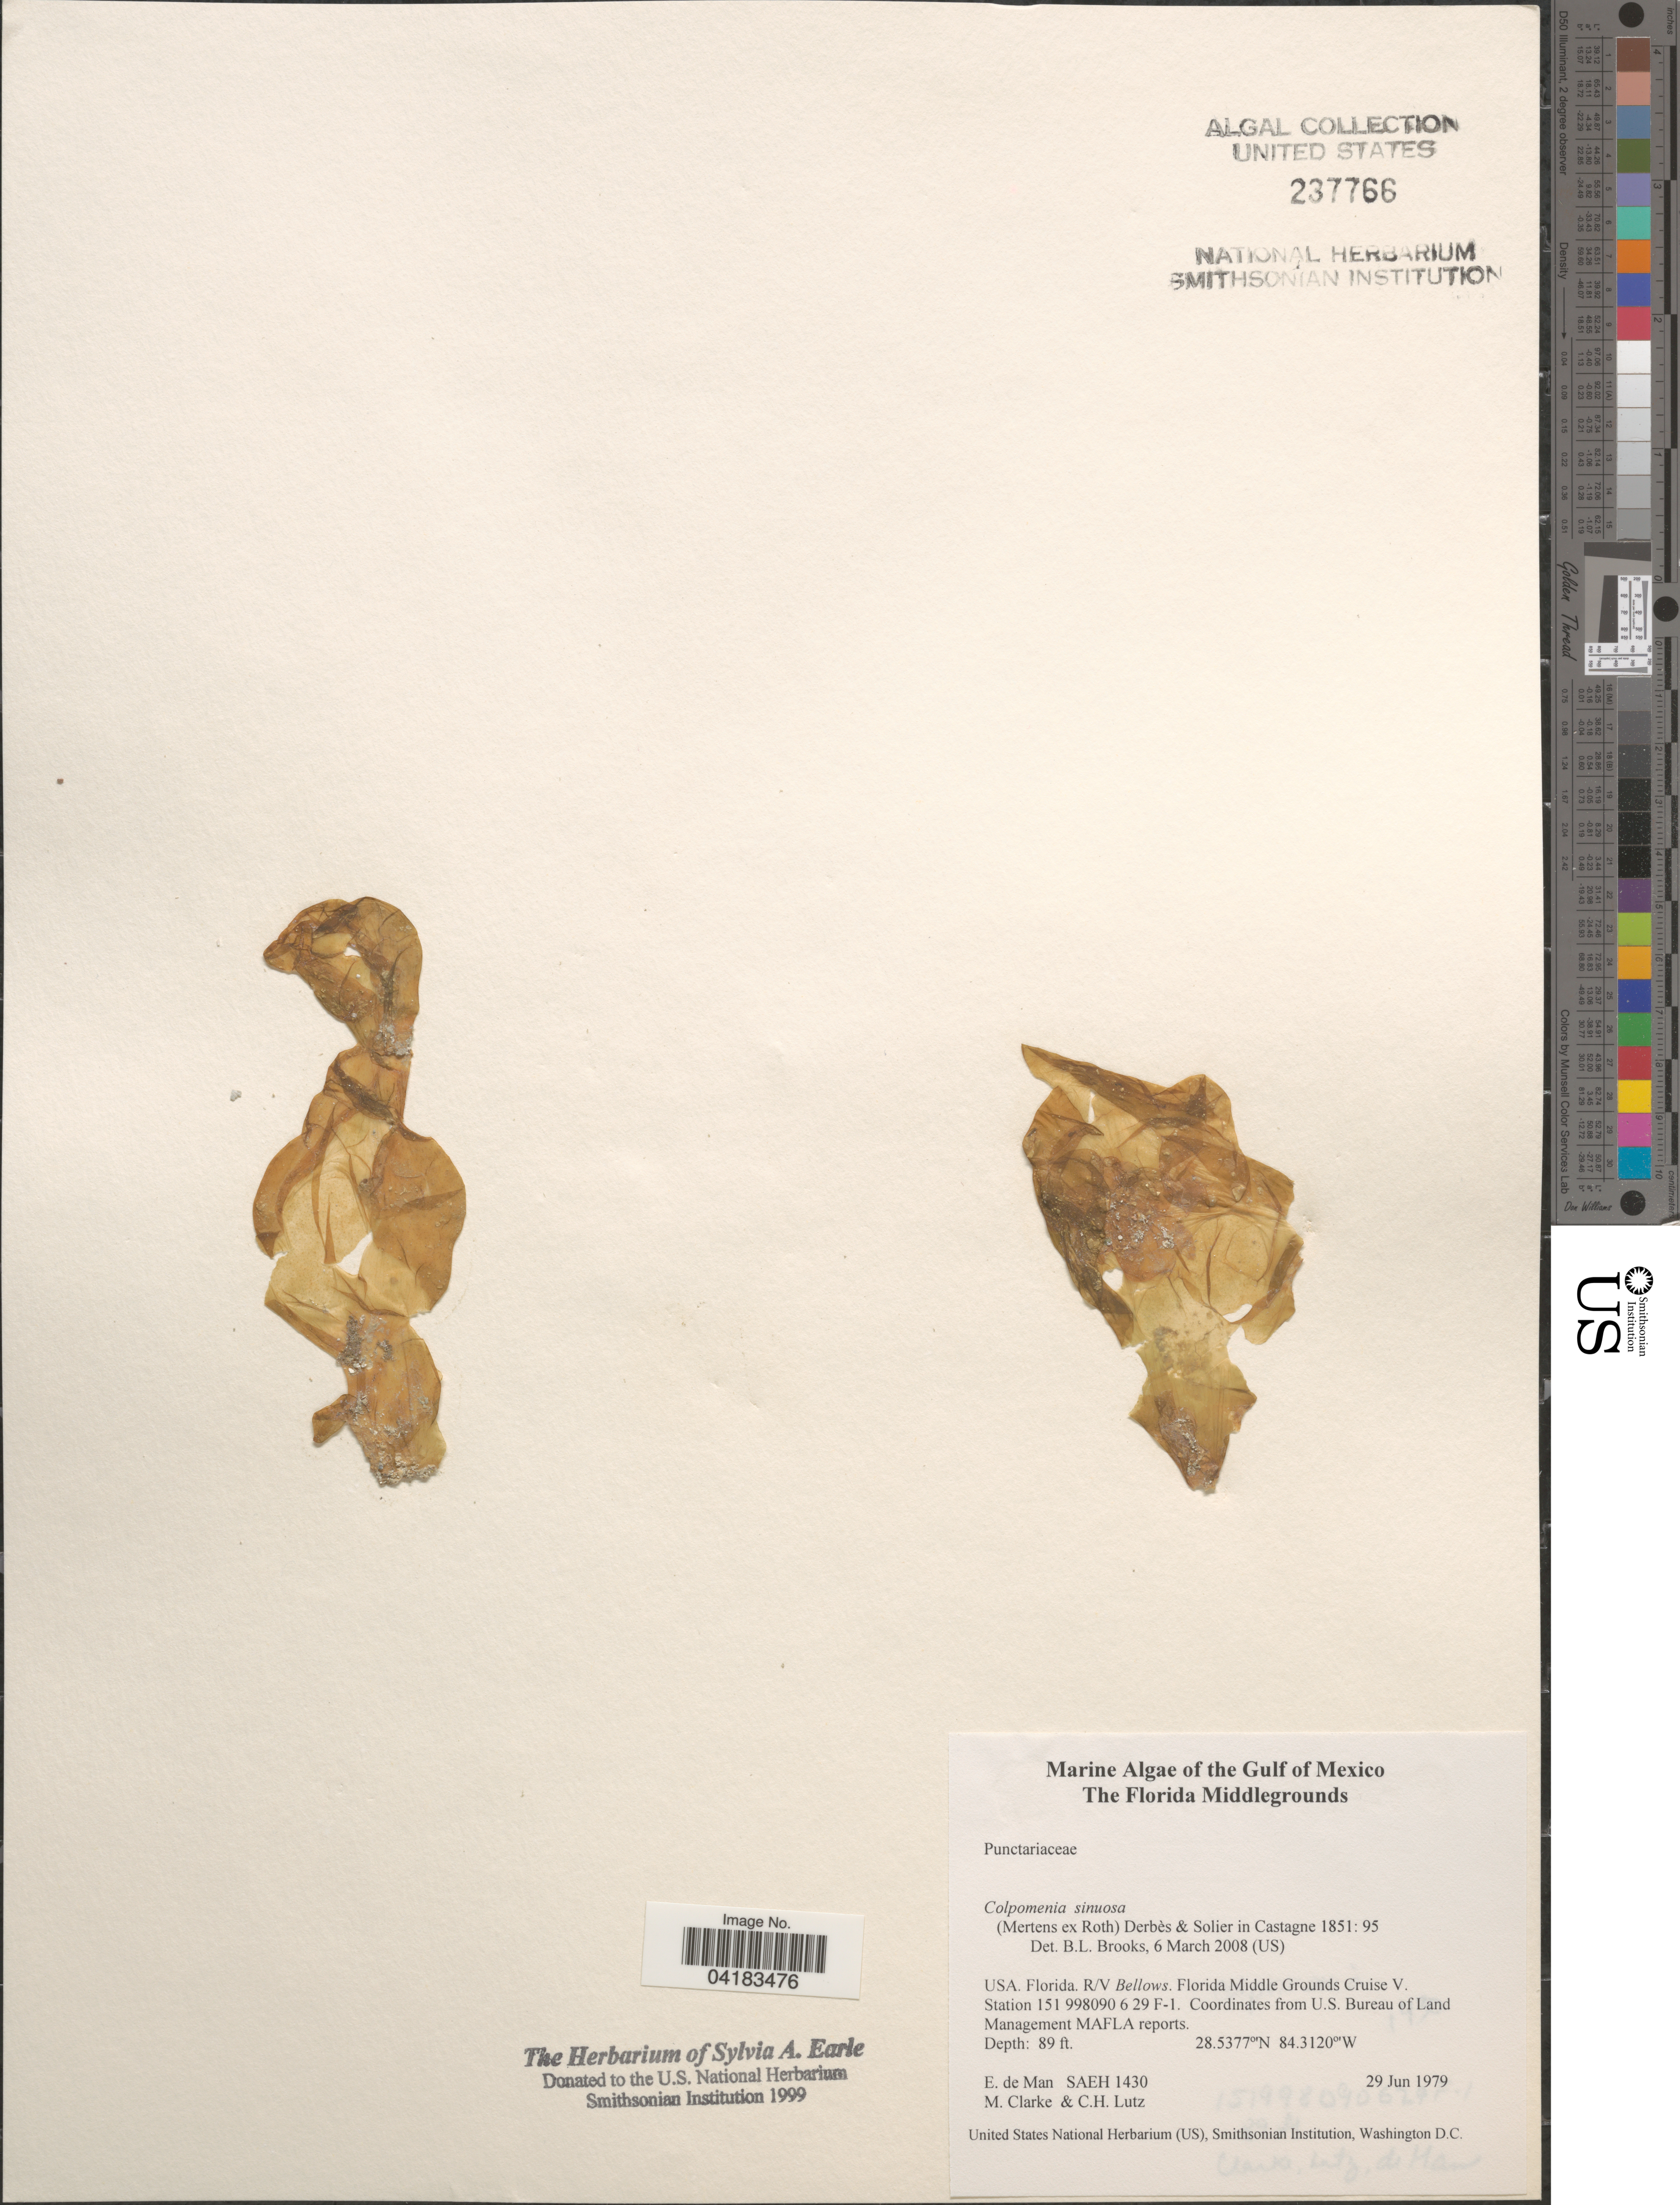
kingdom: Chromista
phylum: Ochrophyta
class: Phaeophyceae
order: Scytosiphonales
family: Scytosiphonaceae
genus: Colpomenia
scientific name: Colpomenia sinuosa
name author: (K. Mert. ex Roth) Derbes & Solier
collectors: E. de Man, M. Clarke & C. Lutz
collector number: SAEH1430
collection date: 1979-06-29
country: United States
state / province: Florida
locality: The Gulf of Mexico. The Florida Middlegrounds. R/V Bellows. Florida Middle Grounds Cruise V. Station 151 998090 6 29 F-1.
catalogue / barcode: US 237766